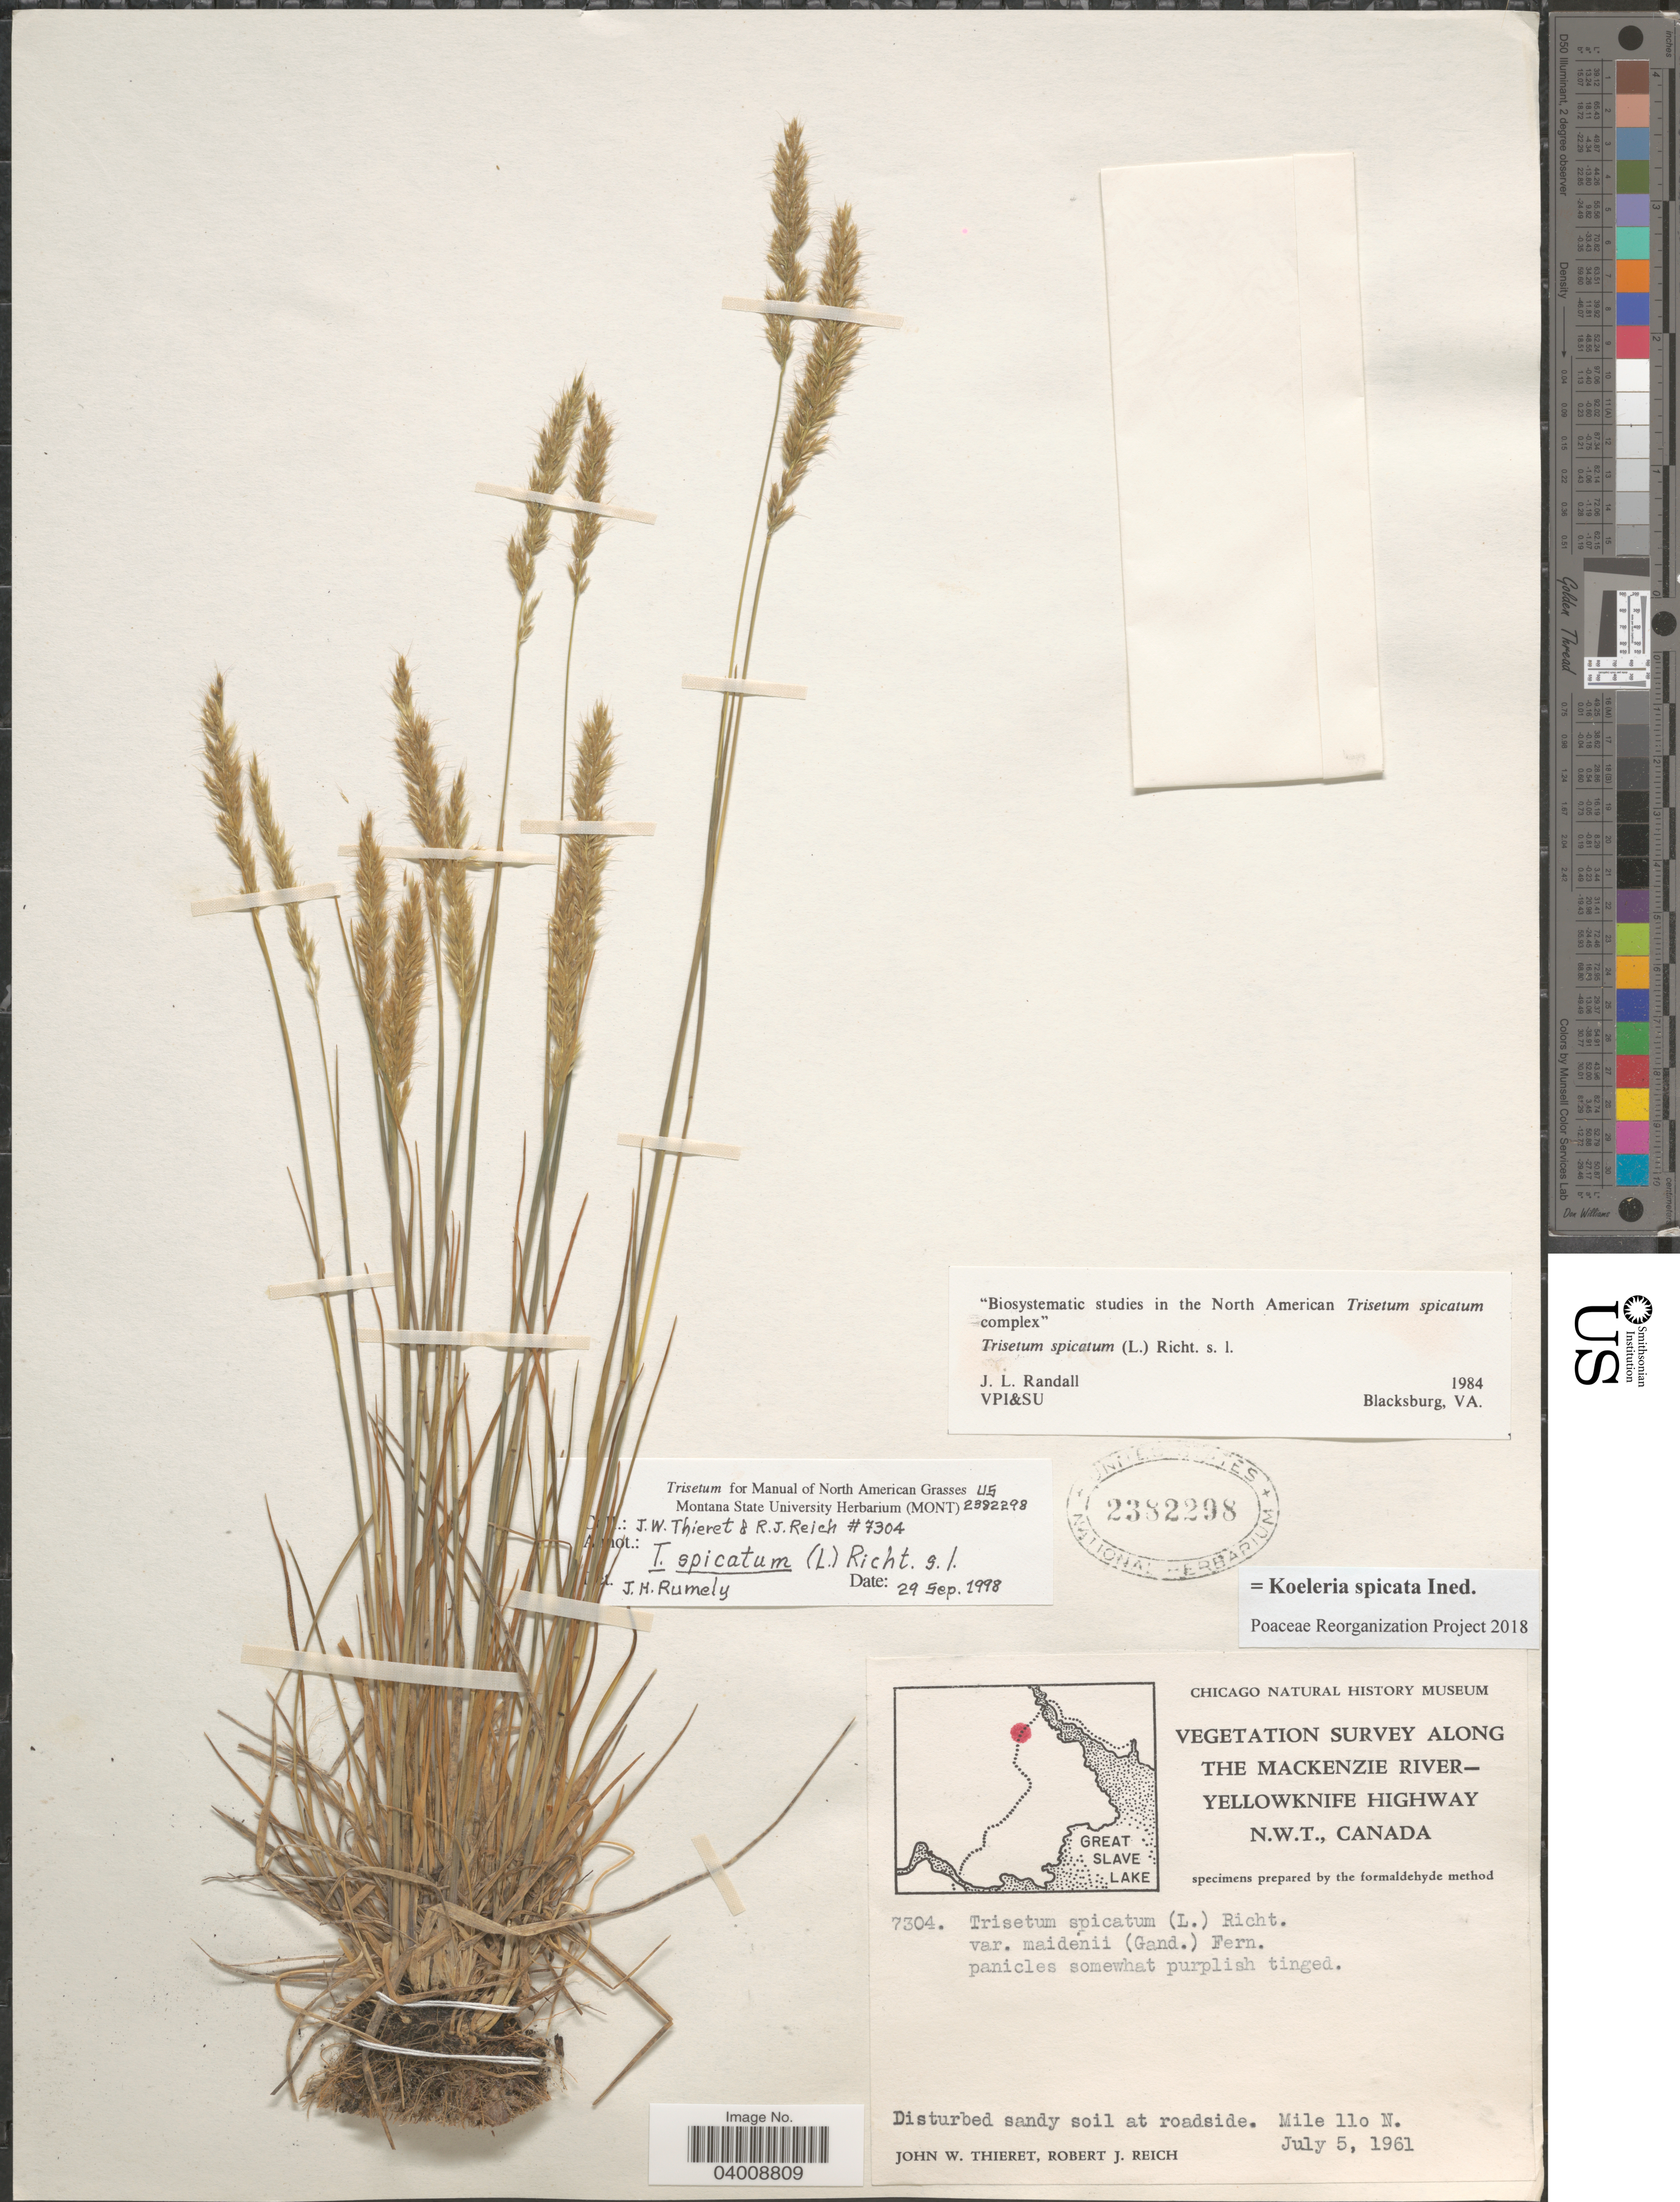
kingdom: Plantae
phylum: Tracheophyta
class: Liliopsida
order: Poales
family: Poaceae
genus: Koeleria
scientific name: Koeleria spicata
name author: (L.) Barberá et al.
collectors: J. W. Thieret & R. Reich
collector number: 7304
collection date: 1961-07-05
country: Canada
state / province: Northwest Territories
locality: Along the Mackenzie River - Yellowknife Highway. Mile 11o N.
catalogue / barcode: US 2382298